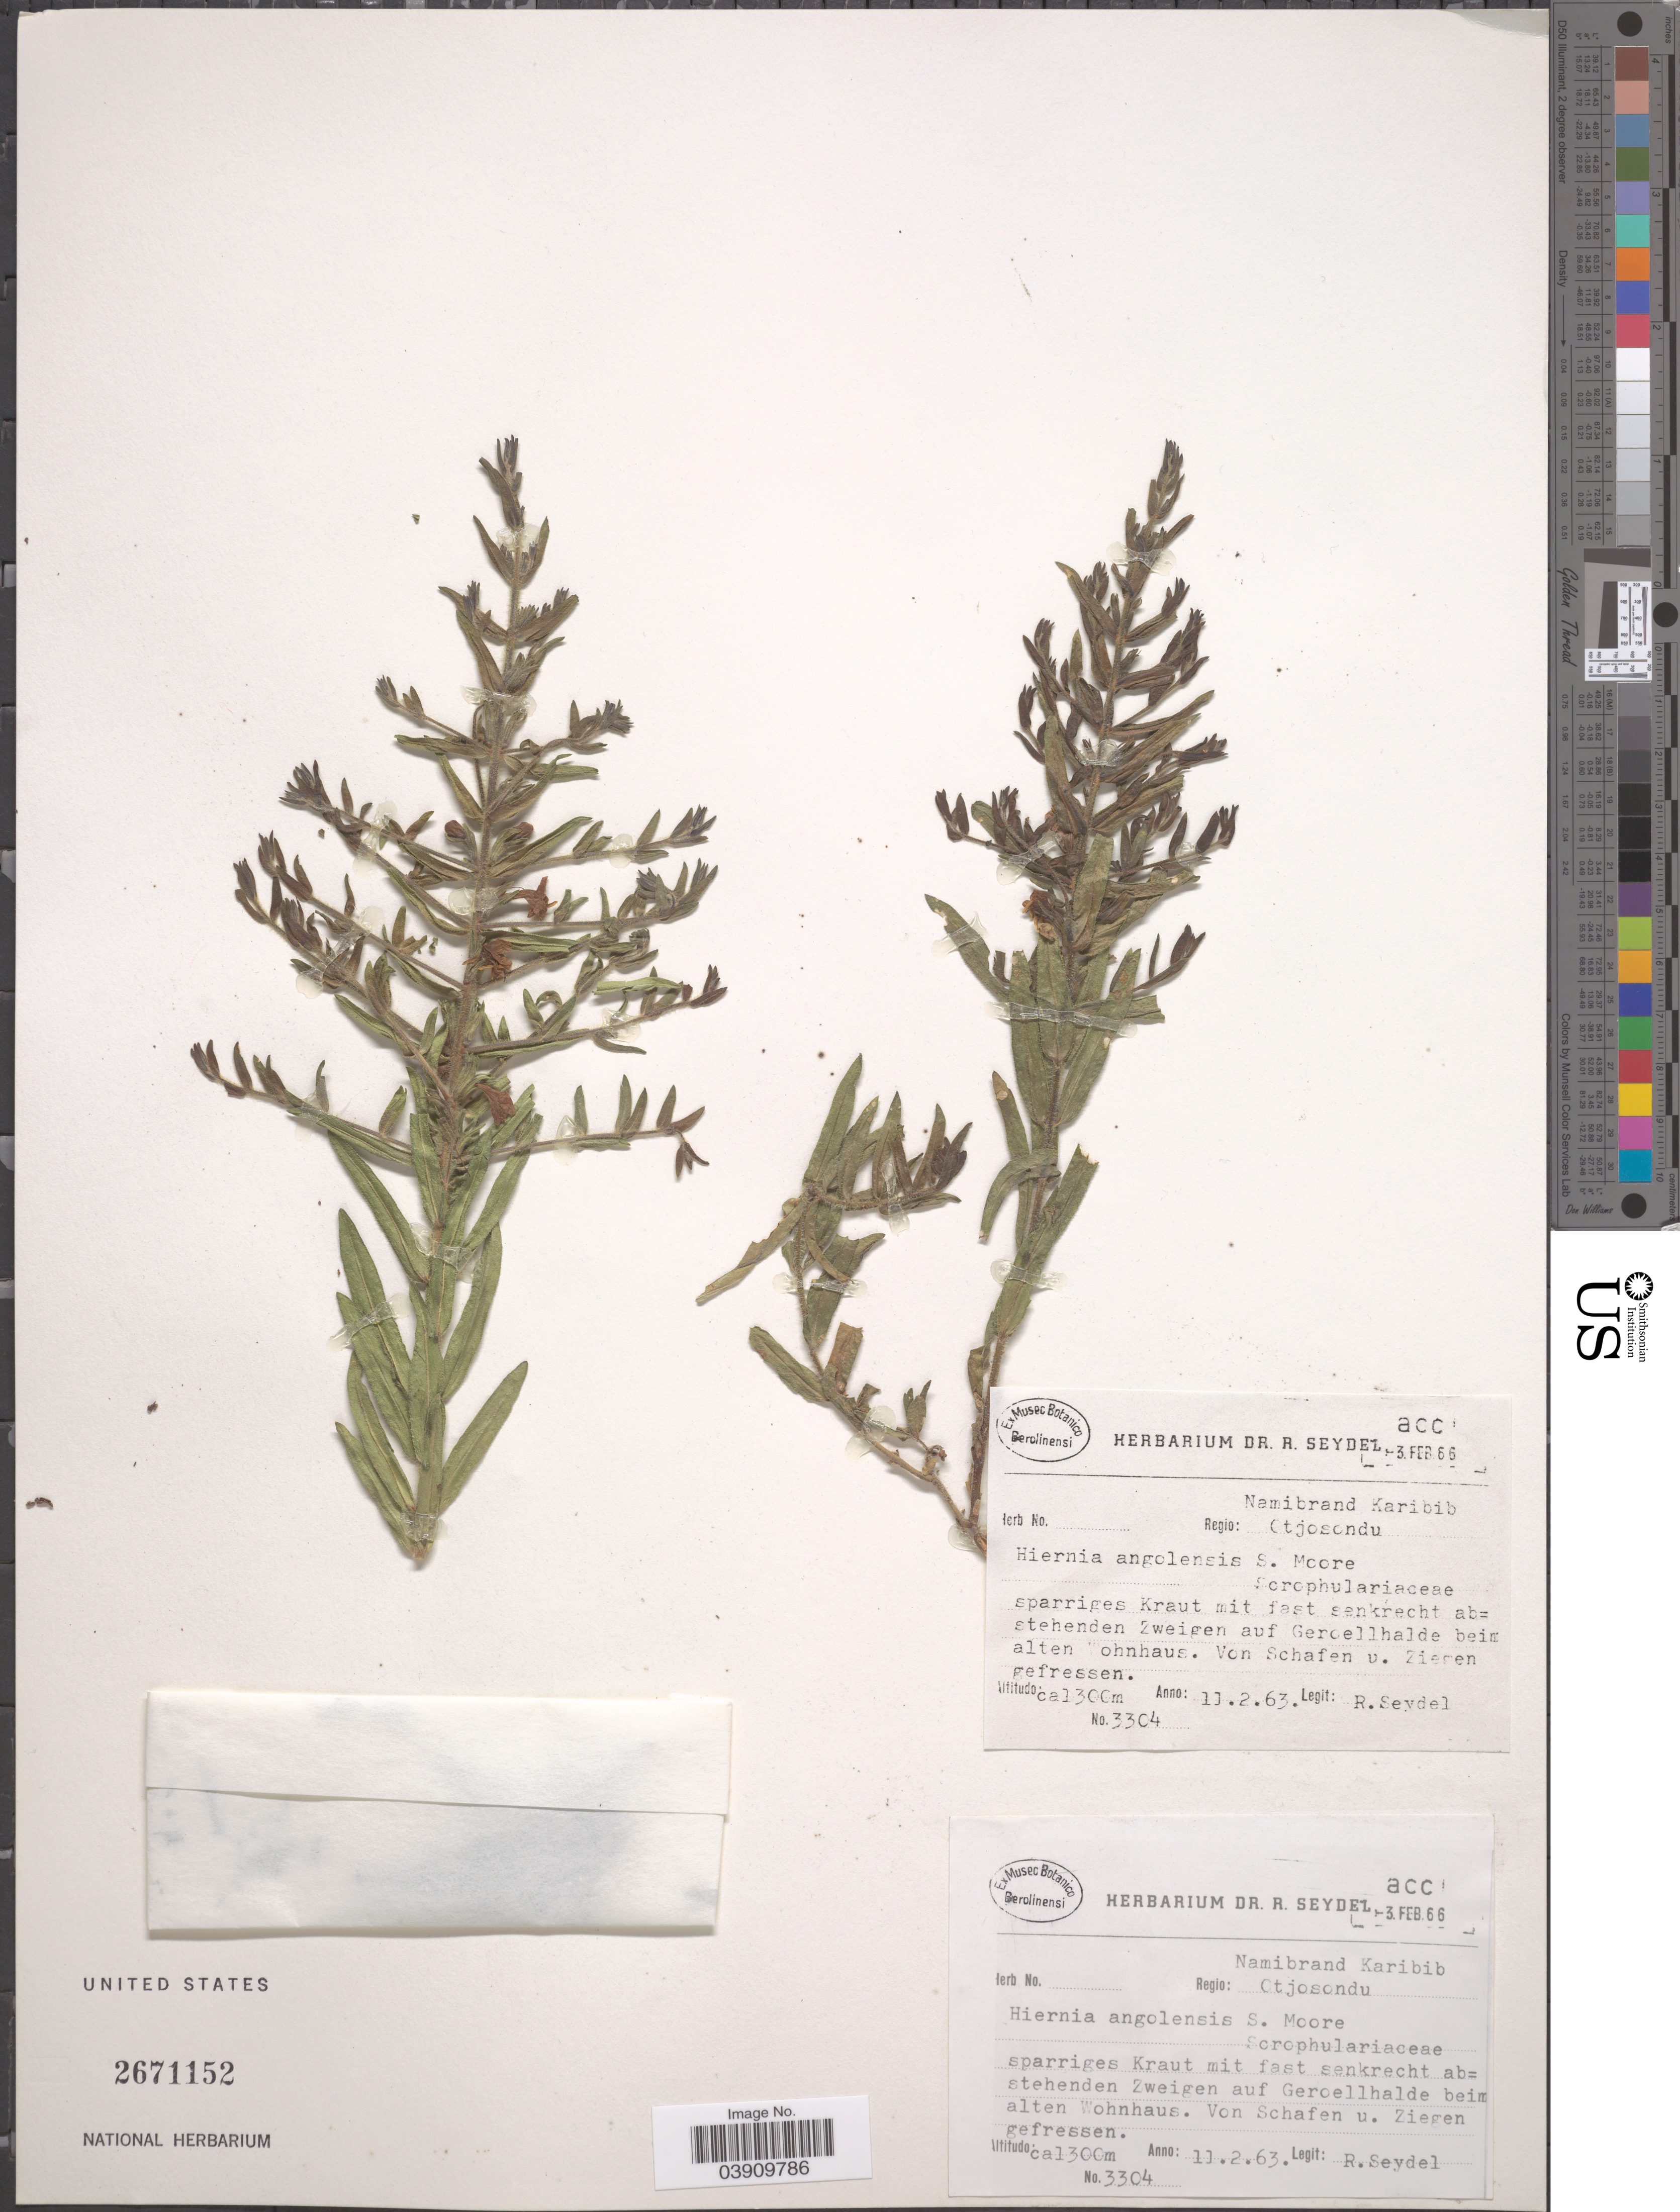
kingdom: Plantae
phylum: Tracheophyta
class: Magnoliopsida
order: Lamiales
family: Orobanchaceae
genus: Hiernia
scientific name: Hiernia angolensis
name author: S. Moore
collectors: R. Seydel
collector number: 3304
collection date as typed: Transcribed d/m/y: 11/2/63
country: Namibia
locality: Namibran Karibib. Regio: Otjosondu. Zweigen auf Geroellhalde beim alten Wonhaus. Von Schafen u. Ziegen gefressen.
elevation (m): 1300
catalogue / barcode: US 2671152